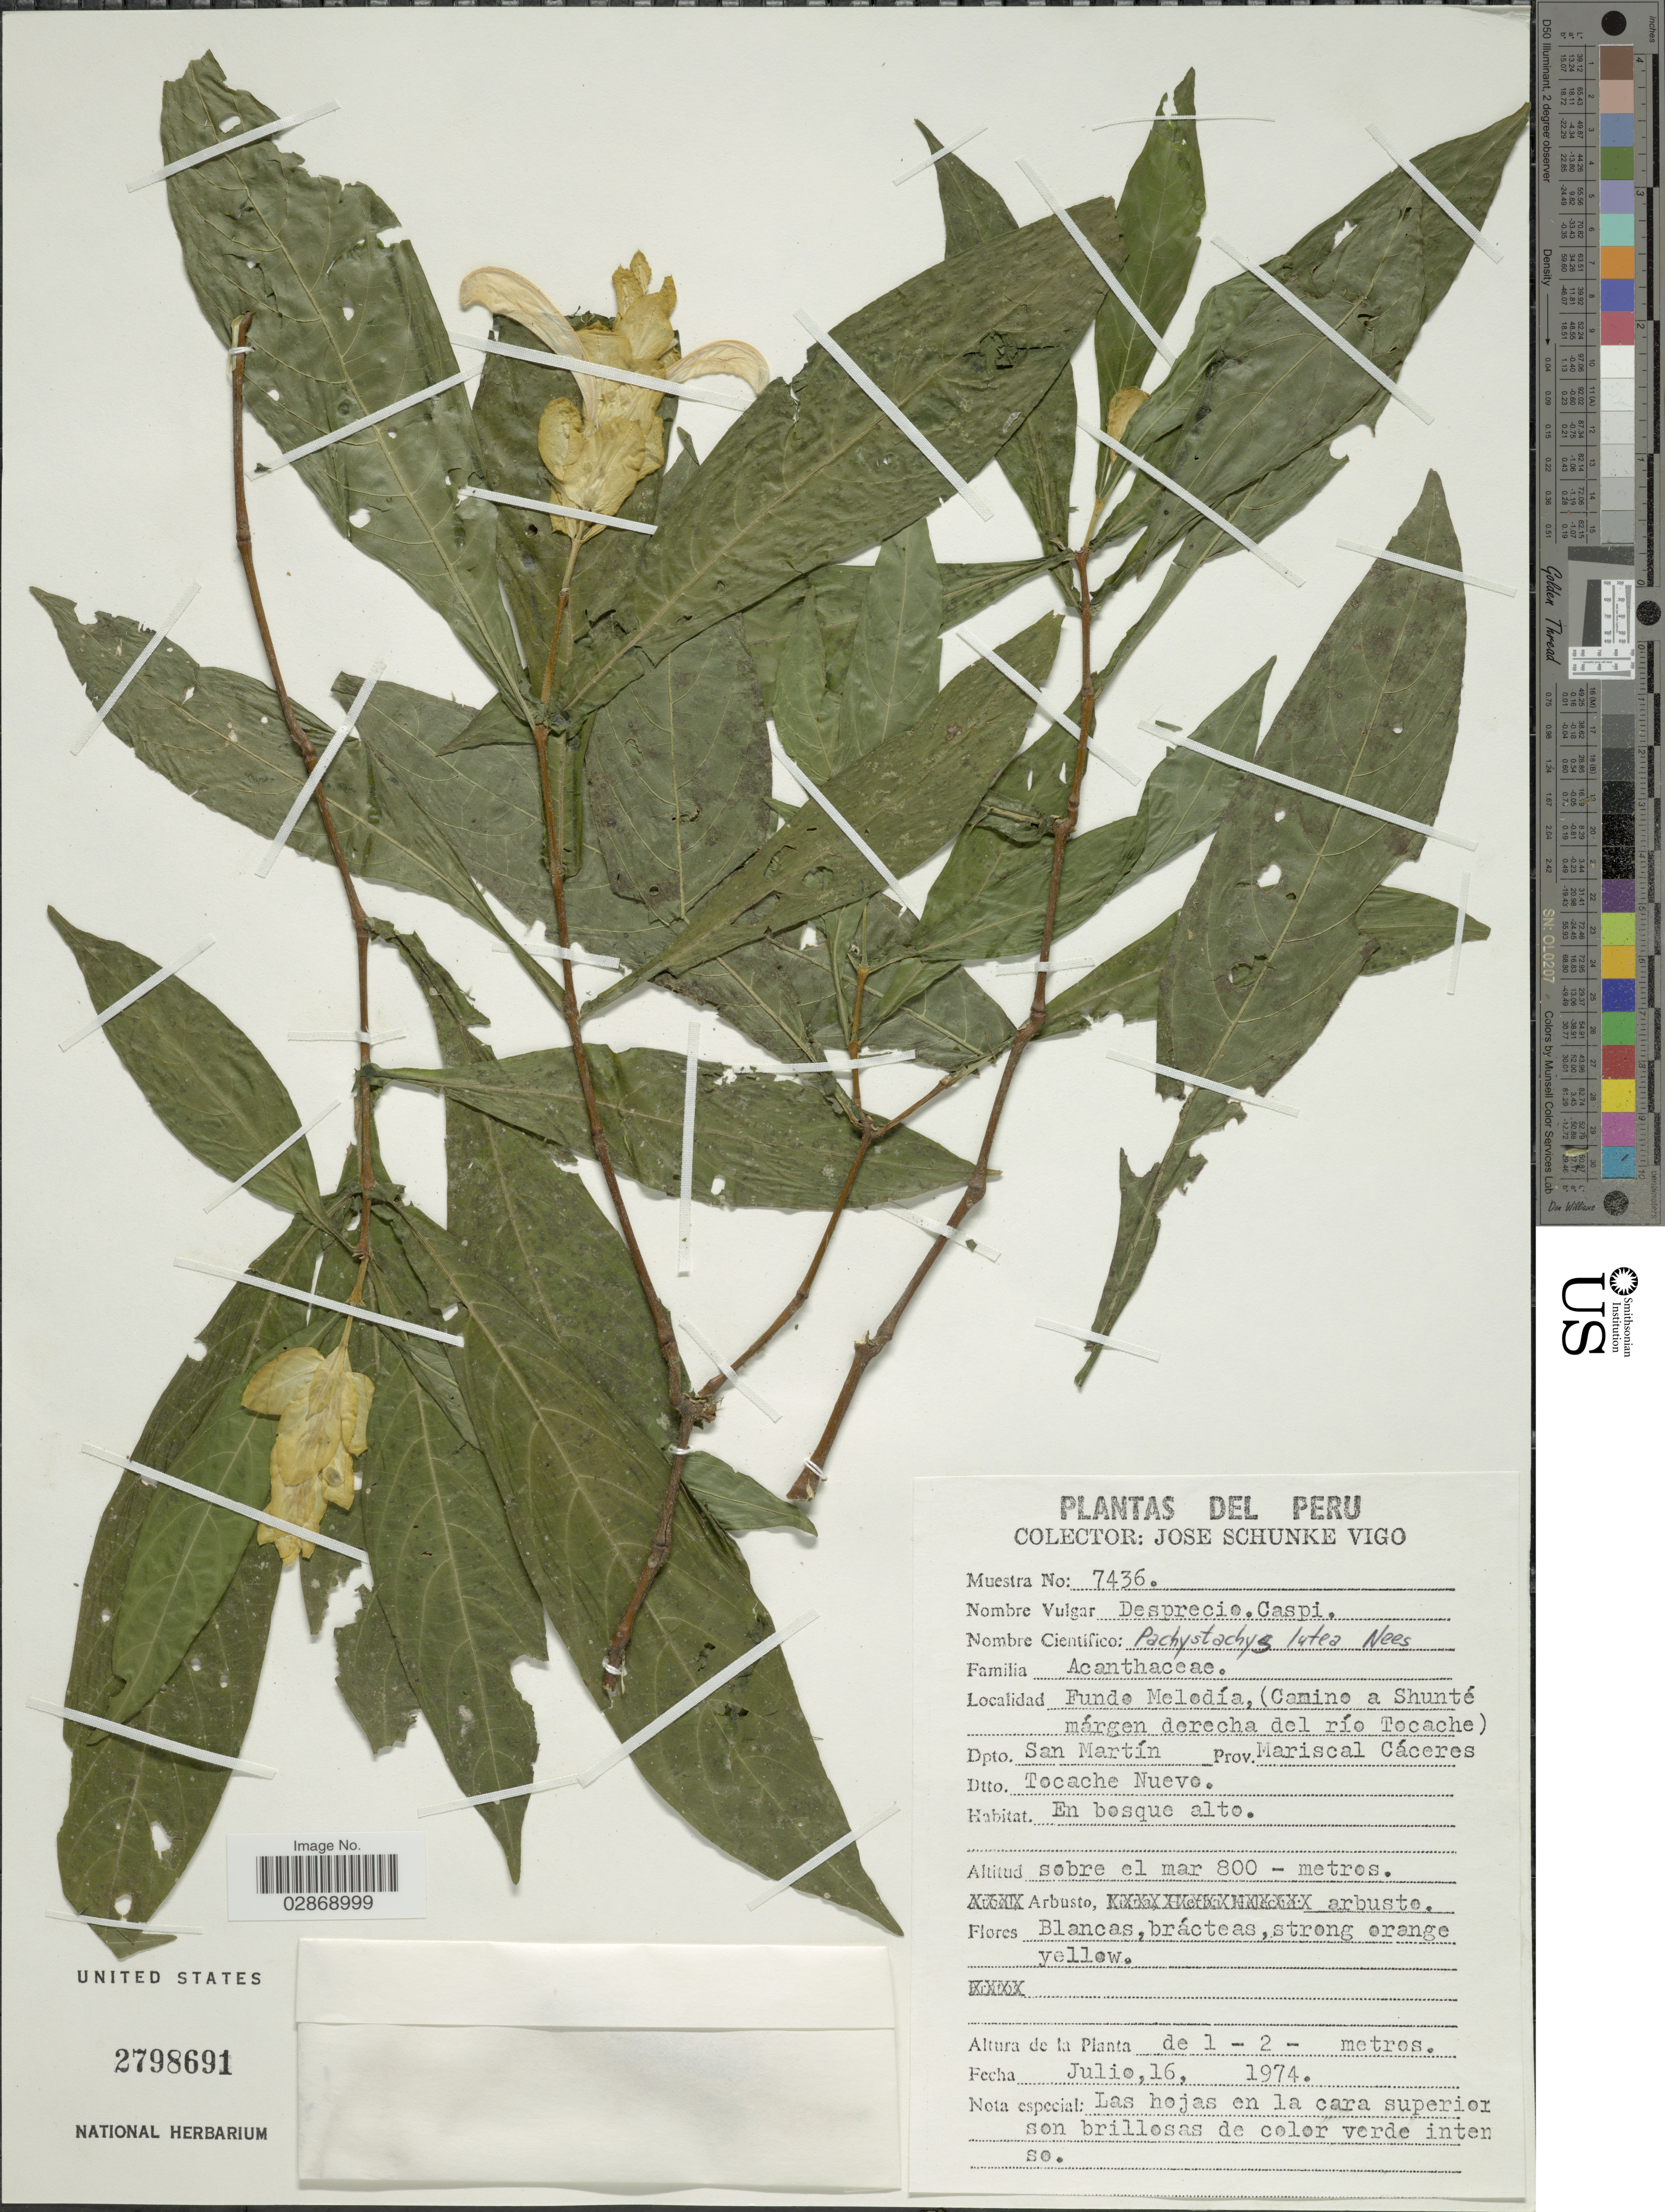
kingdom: Plantae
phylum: Tracheophyta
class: Magnoliopsida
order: Lamiales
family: Acanthaceae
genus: Pachystachys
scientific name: Pachystachys lutea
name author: Nees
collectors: J. Schunke Vigo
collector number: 7436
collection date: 1974-07-16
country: Peru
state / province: San Martín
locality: Fundo Melodía, (Camino a Shunté márgen derecha del río Tocache). Dpto. San Martín, Prov. Mariscal Cáceres. Dtto. Tocache Nuevo.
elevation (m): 800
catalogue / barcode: US 2798691